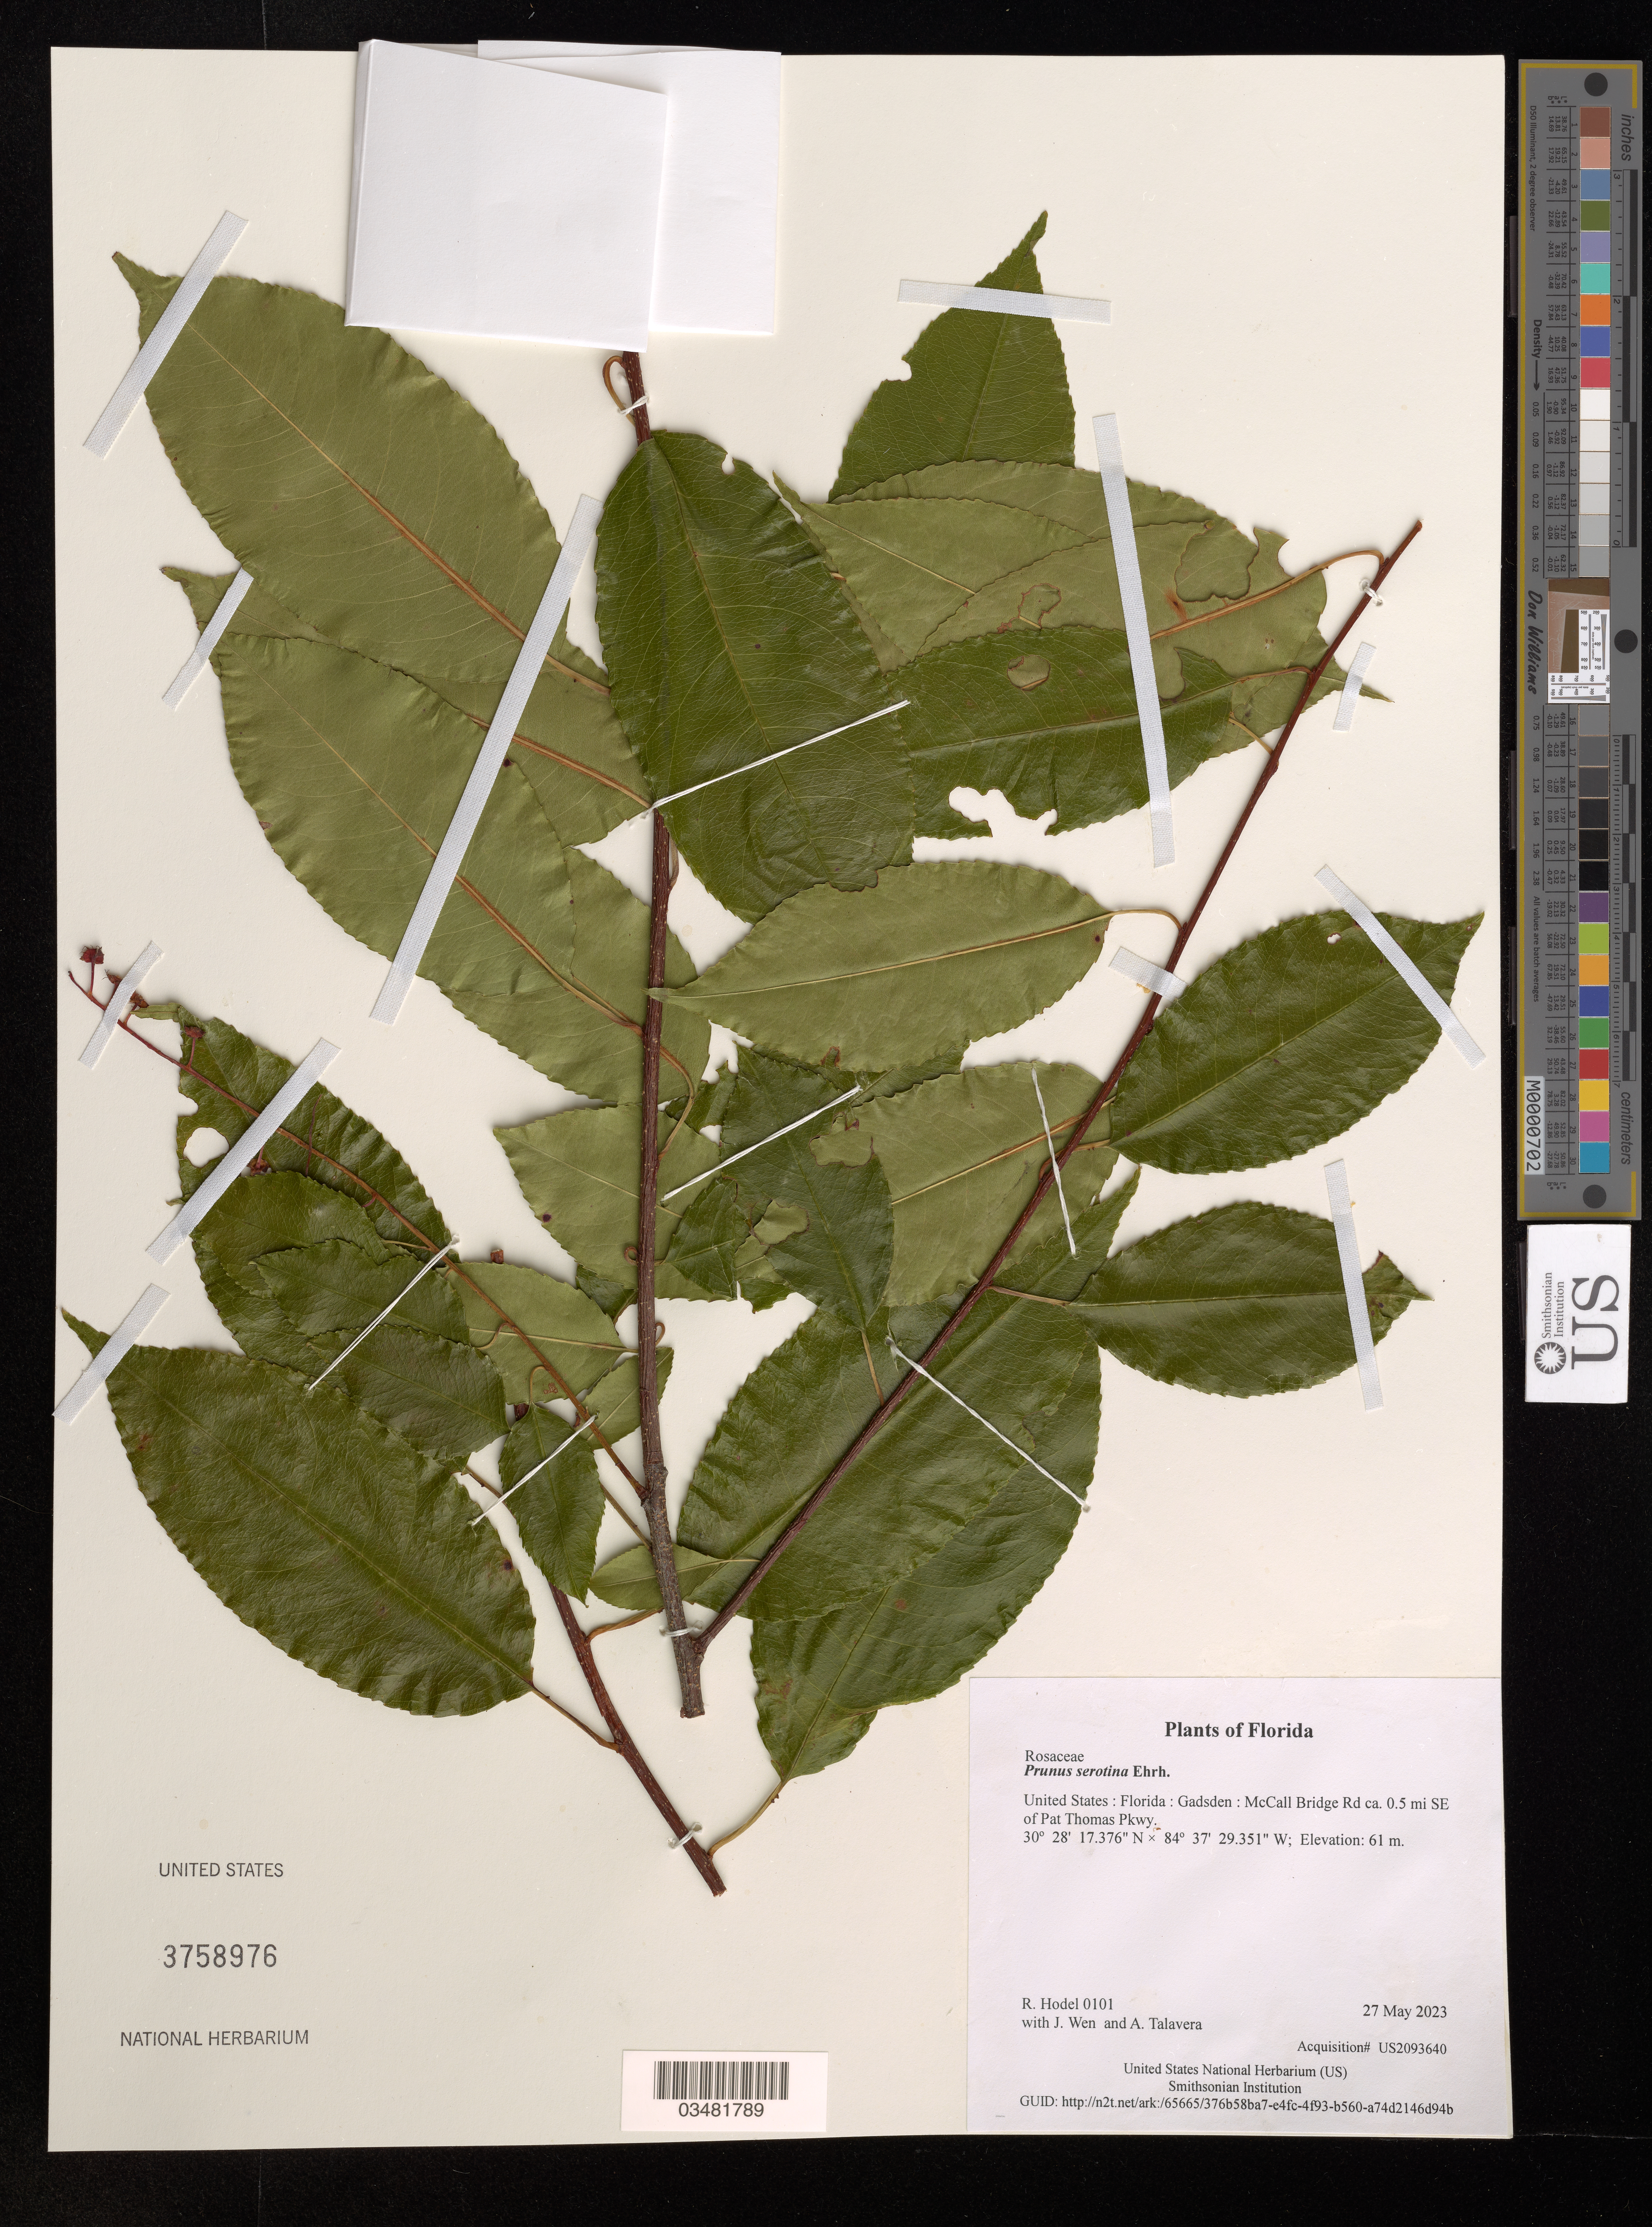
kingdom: Plantae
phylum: Tracheophyta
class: Magnoliopsida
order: Rosales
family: Rosaceae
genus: Prunus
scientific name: Prunus serotina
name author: Ehrh.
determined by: Hodel, Richard G. J.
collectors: R. Hodel, J. Wen & A. Talavera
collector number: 0101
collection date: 2023-05-27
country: United States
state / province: Florida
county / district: Gadsden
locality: McCall Bridge Rd ca. 0.5 mi SE of Pat Thomas Pkwy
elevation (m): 61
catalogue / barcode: US 3758976